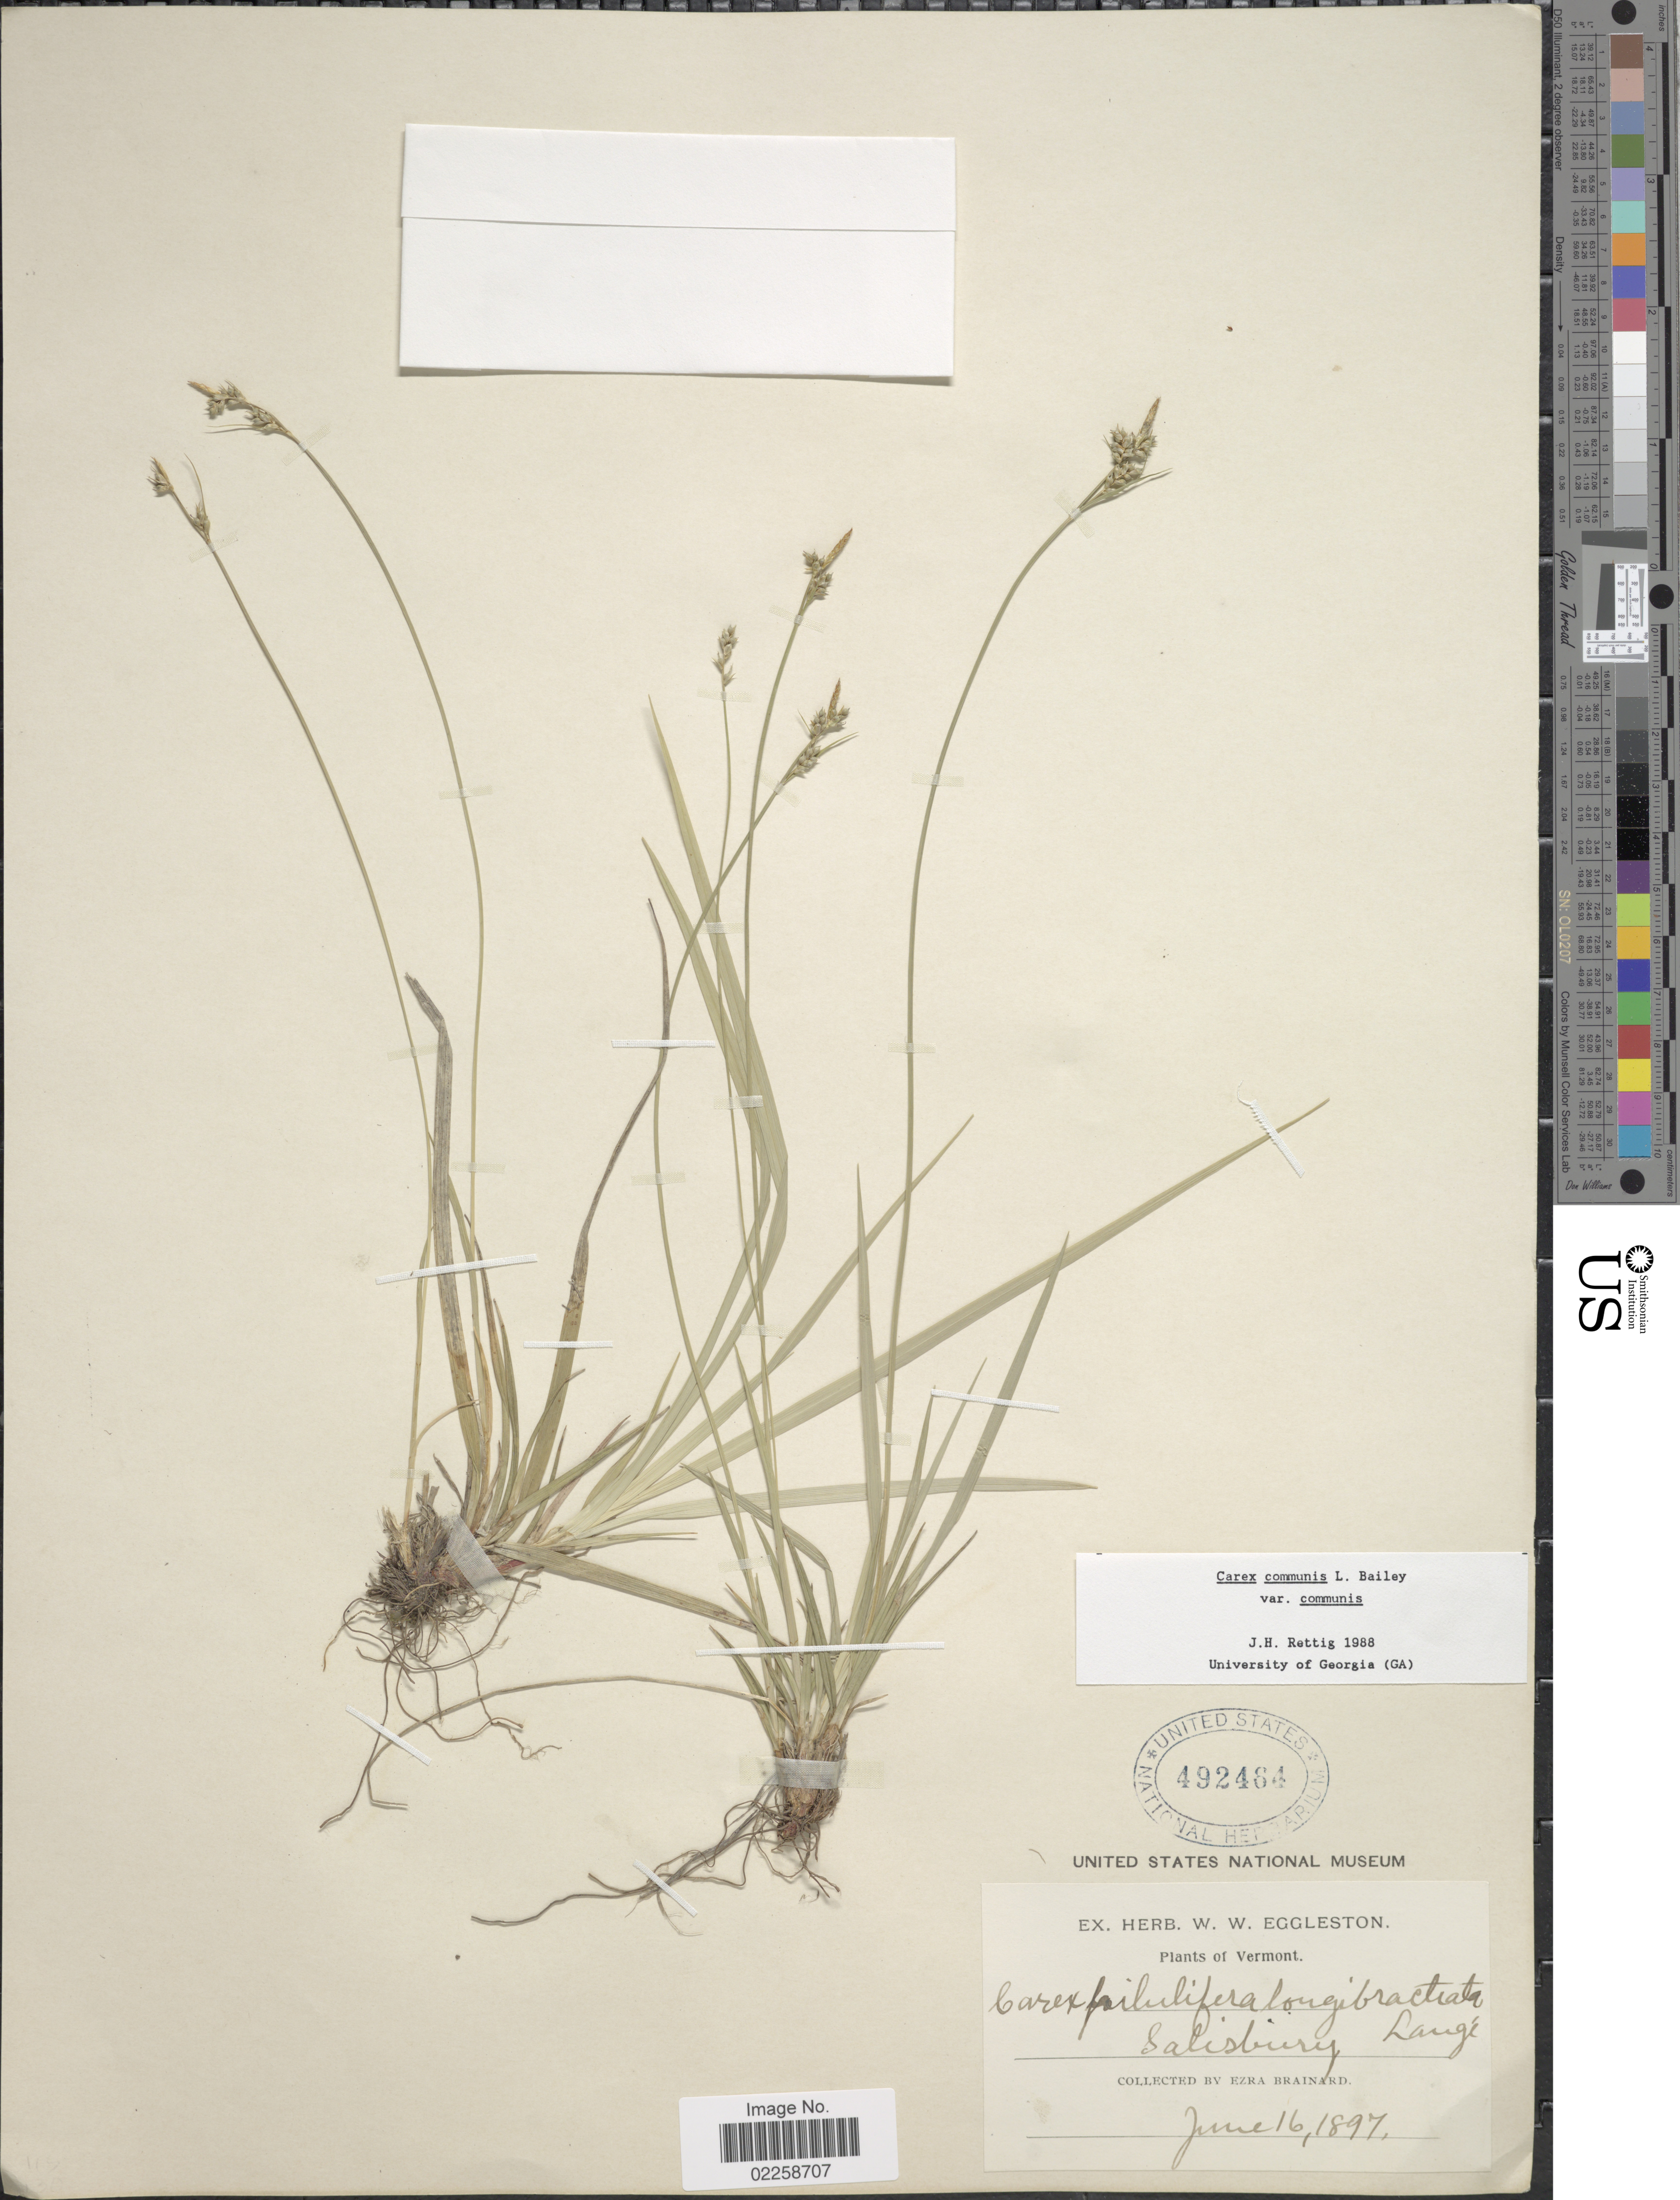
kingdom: Plantae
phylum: Tracheophyta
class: Liliopsida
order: Poales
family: Cyperaceae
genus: Carex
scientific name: Carex communis var. communis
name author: L.H. Bailey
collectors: E. Brainard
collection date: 1897-06-16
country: United States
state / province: Vermont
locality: Salisbury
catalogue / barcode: US 492464